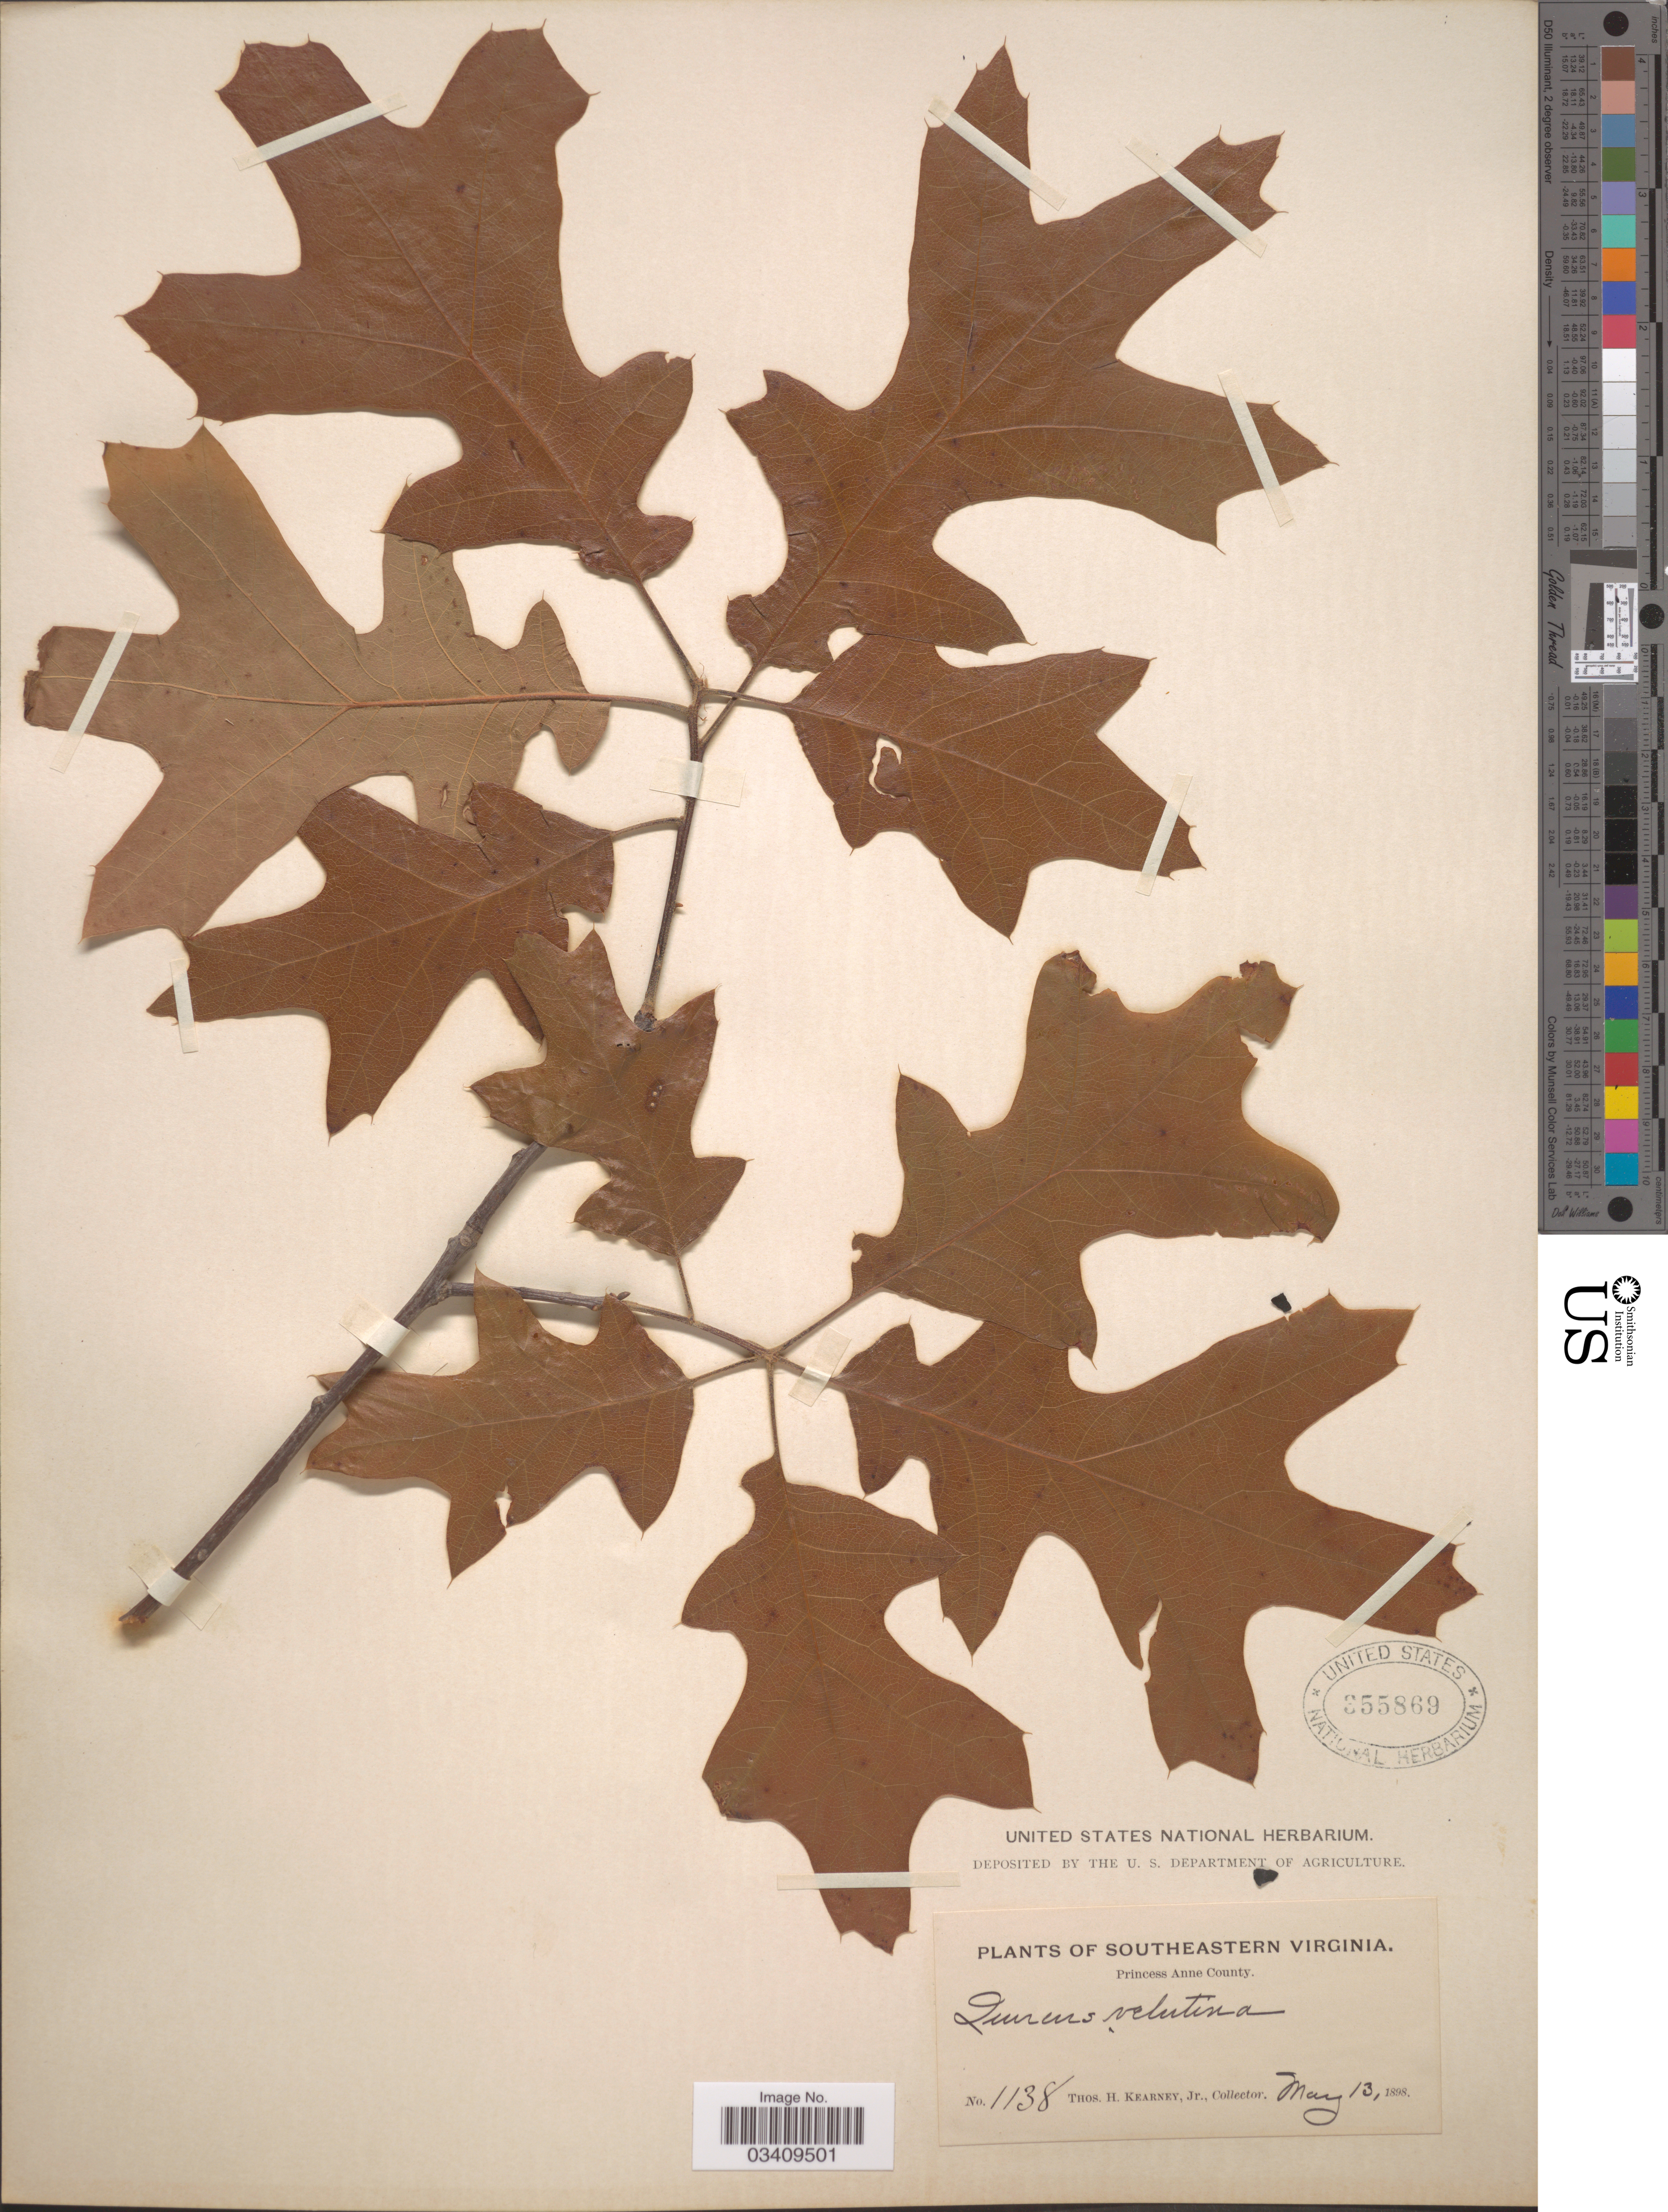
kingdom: Plantae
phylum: Tracheophyta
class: Magnoliopsida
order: Fagales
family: Fagaceae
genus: Quercus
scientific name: Quercus velutina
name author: Lam.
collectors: T. H. Kearney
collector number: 1138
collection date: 1898-05-13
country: United States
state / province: Virginia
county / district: City of Virginia Beach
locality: Southeastern Virginia. Princess Anne County.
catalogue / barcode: US 355869